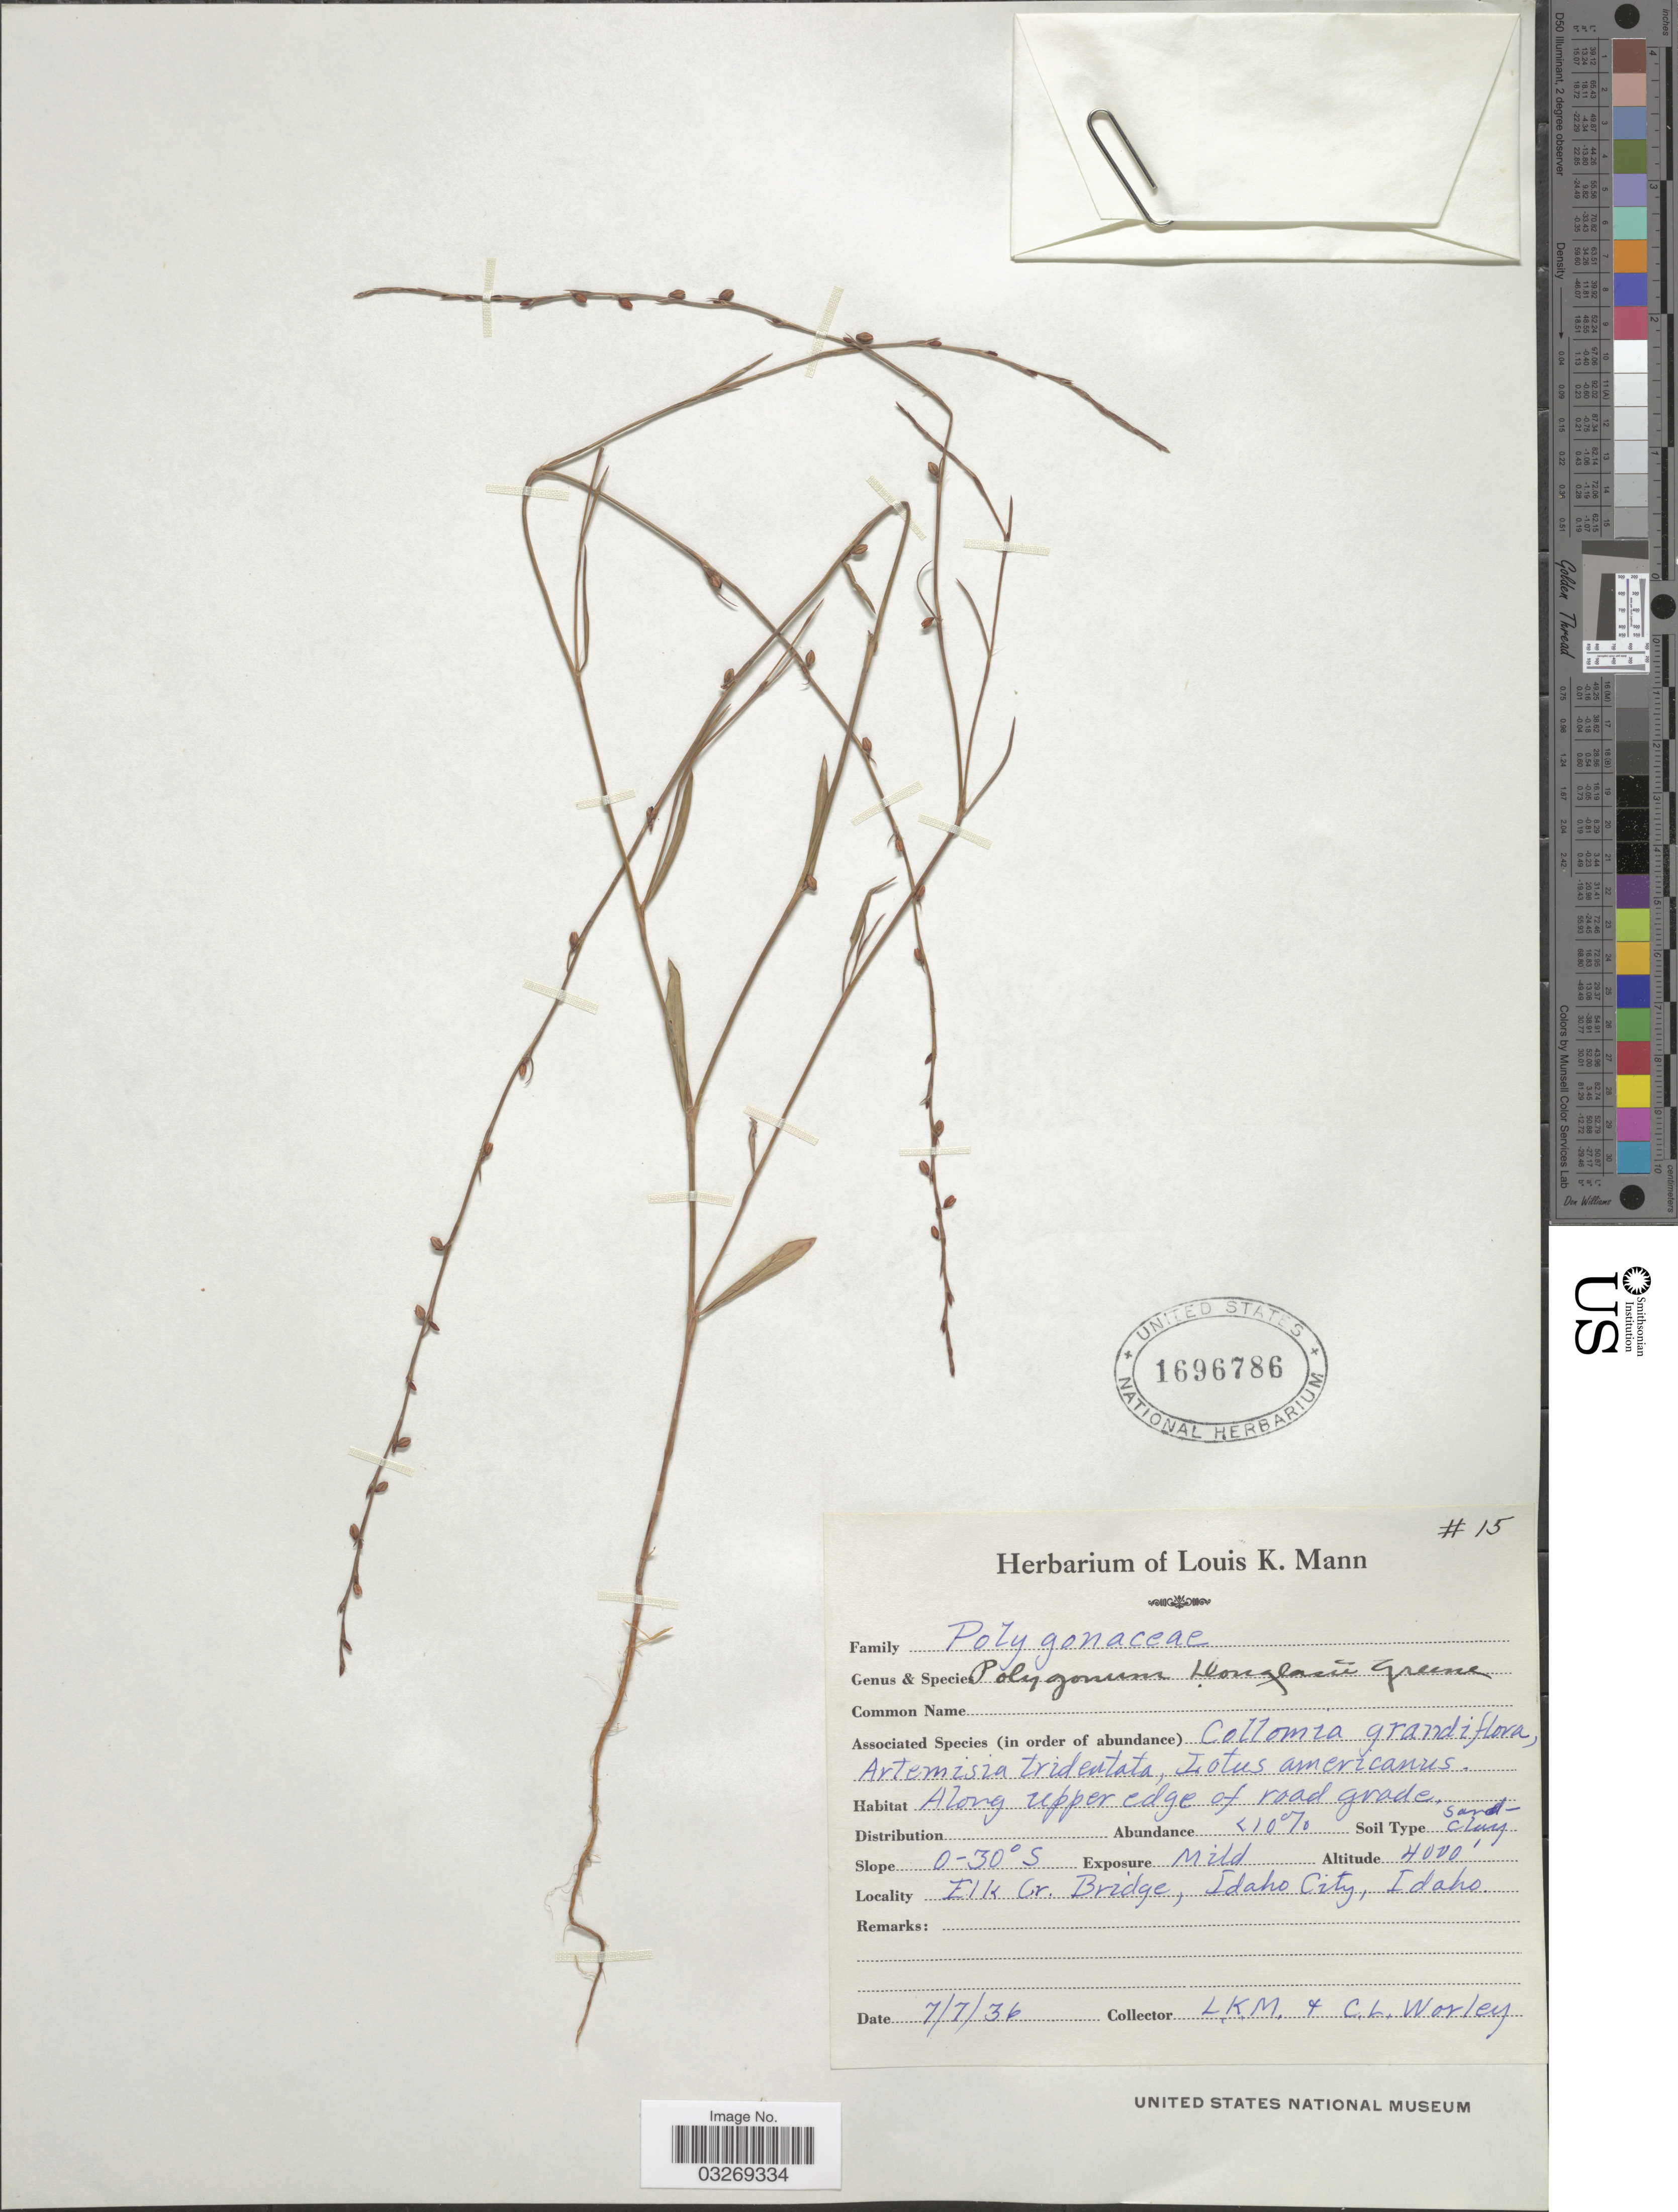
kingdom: Plantae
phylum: Tracheophyta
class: Magnoliopsida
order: Caryophyllales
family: Polygonaceae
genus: Polygonum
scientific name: Polygonum douglasii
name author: Greene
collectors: L. K. Mann & C. Worley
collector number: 15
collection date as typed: Transcribed d/m/y: 7/7/36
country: United States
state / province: Idaho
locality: Elk Cr. Bridge, Idaho City.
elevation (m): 1219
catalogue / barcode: US 1696786